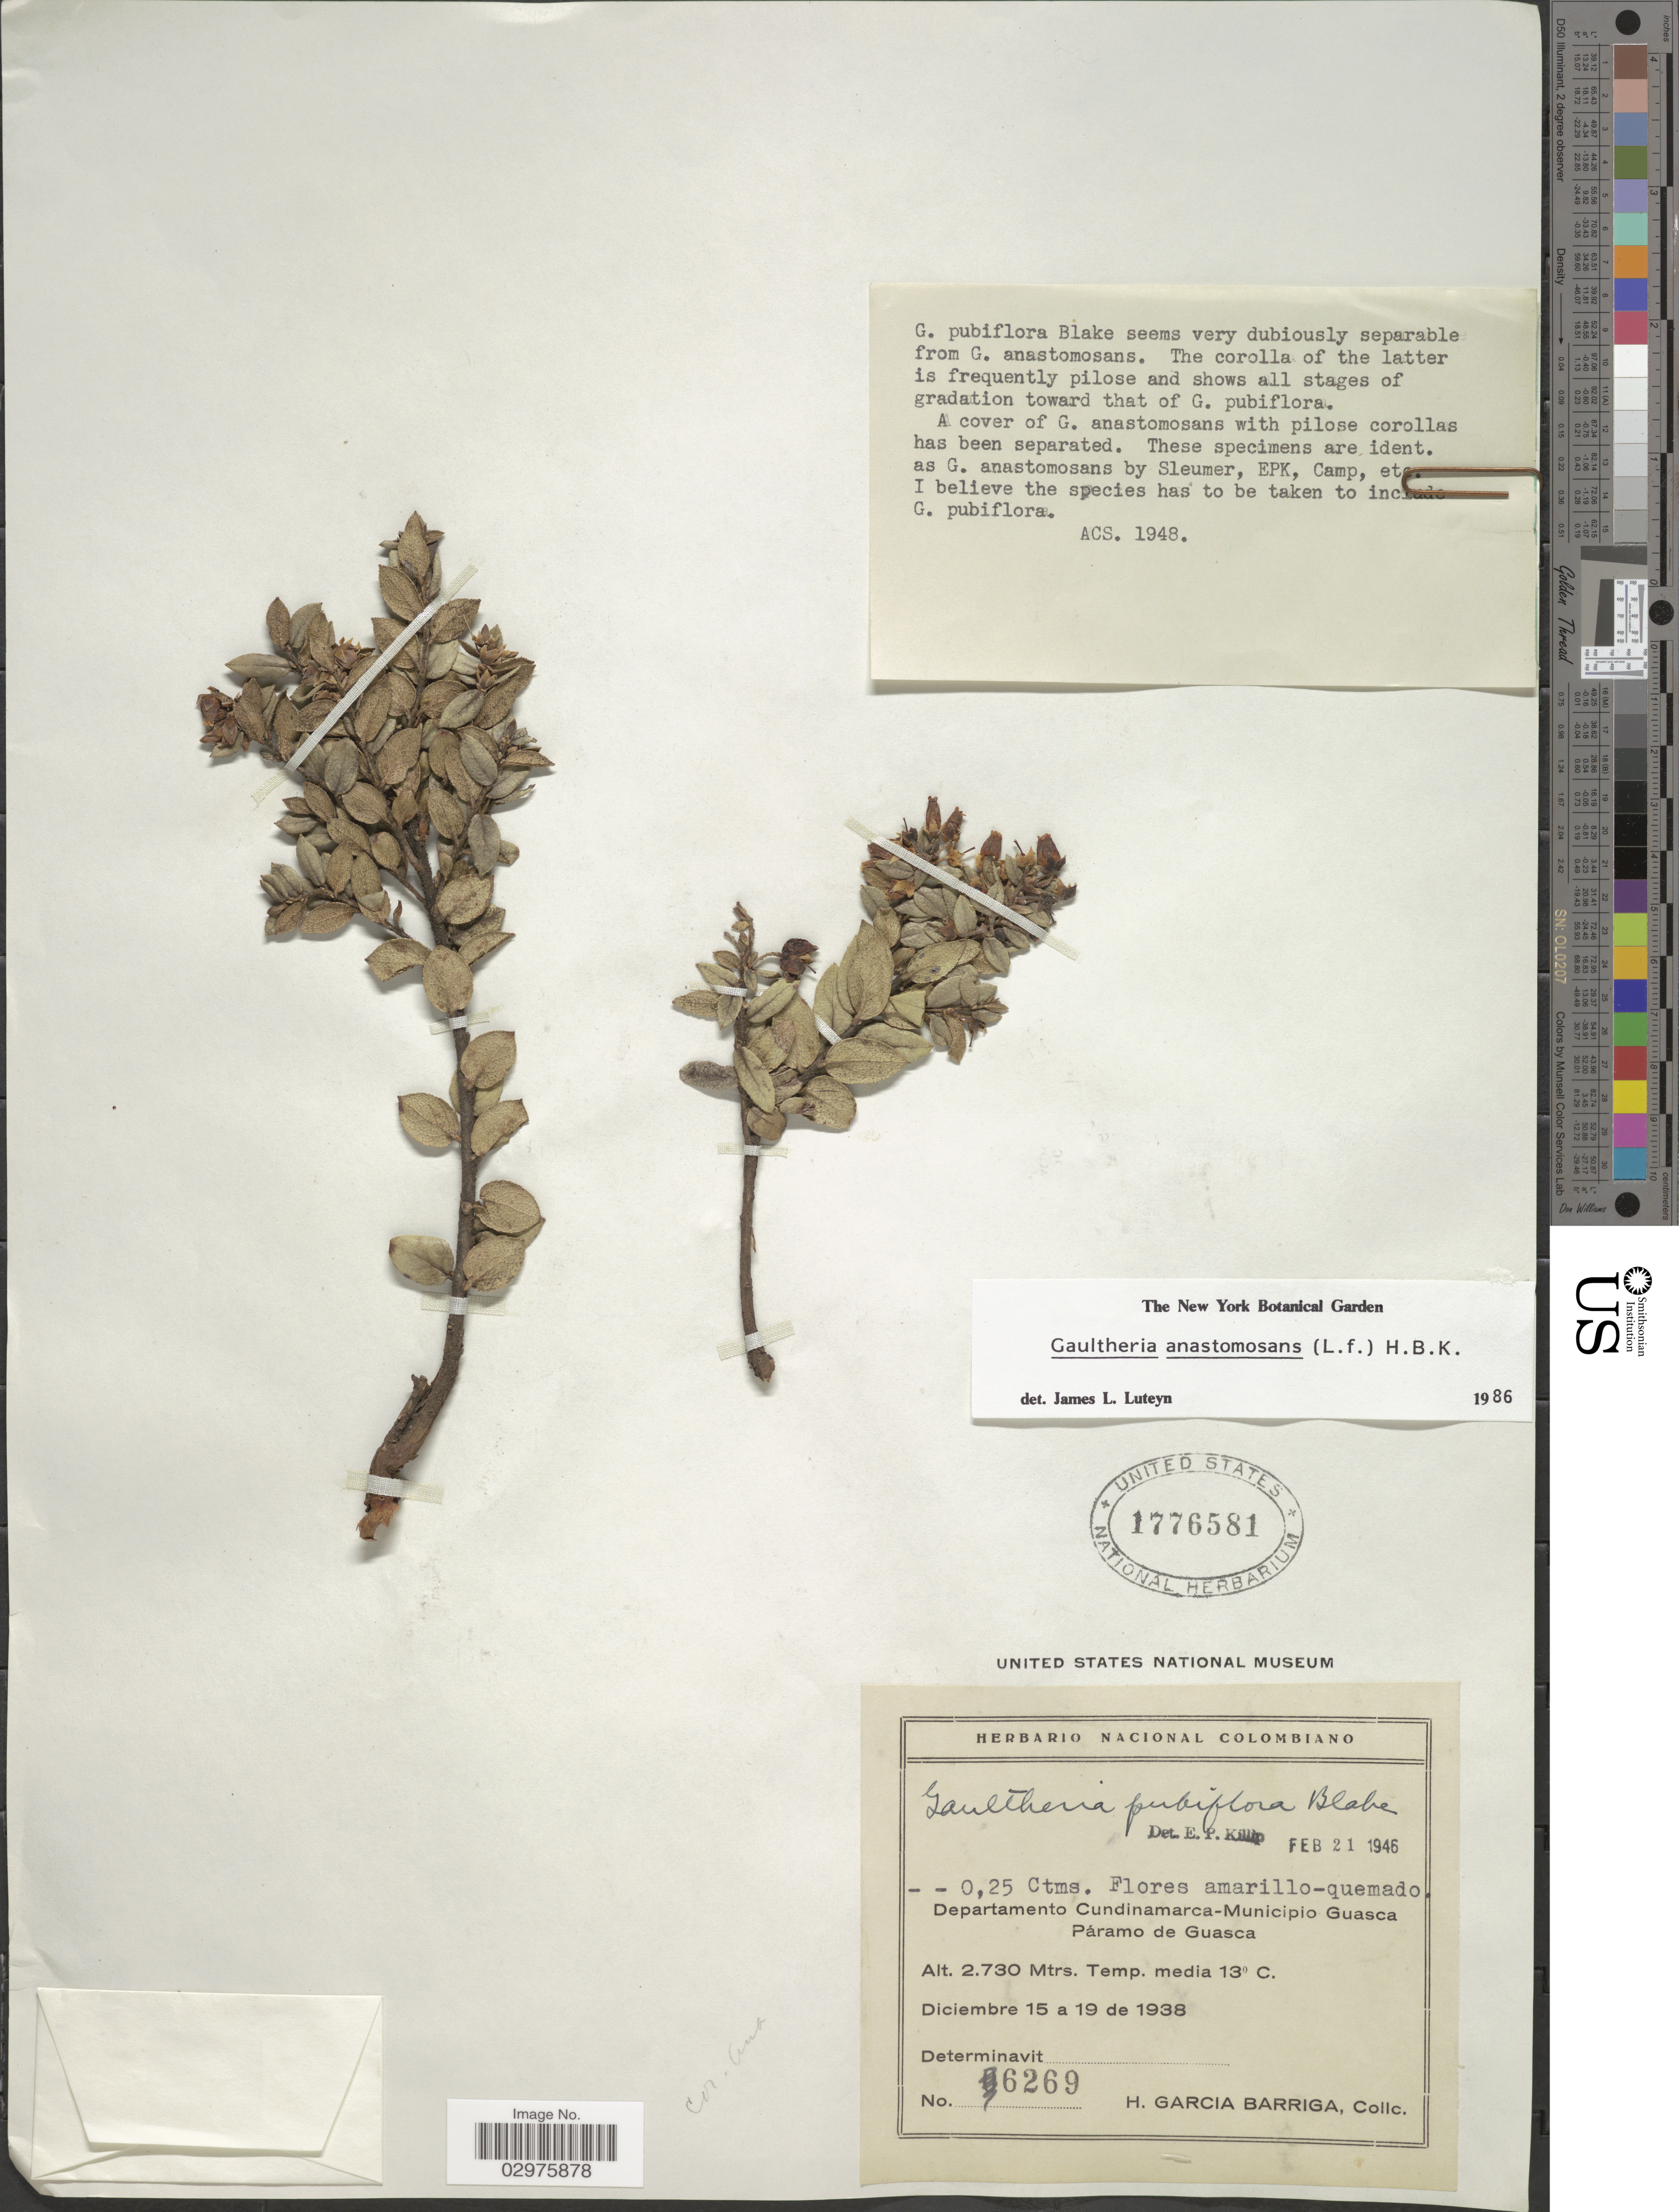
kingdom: Plantae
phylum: Tracheophyta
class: Magnoliopsida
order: Ericales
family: Ericaceae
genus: Gaultheria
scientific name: Gaultheria anastomosans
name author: (L. f.) Kunth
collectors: H. García Barriga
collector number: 6269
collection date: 1938-12-15/1938-12-19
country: Colombia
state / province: Cundinamarca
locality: Departamento Cundinamarca - Municipio Guasca. Páramo de Guasca.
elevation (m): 2730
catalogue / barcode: US 1776581